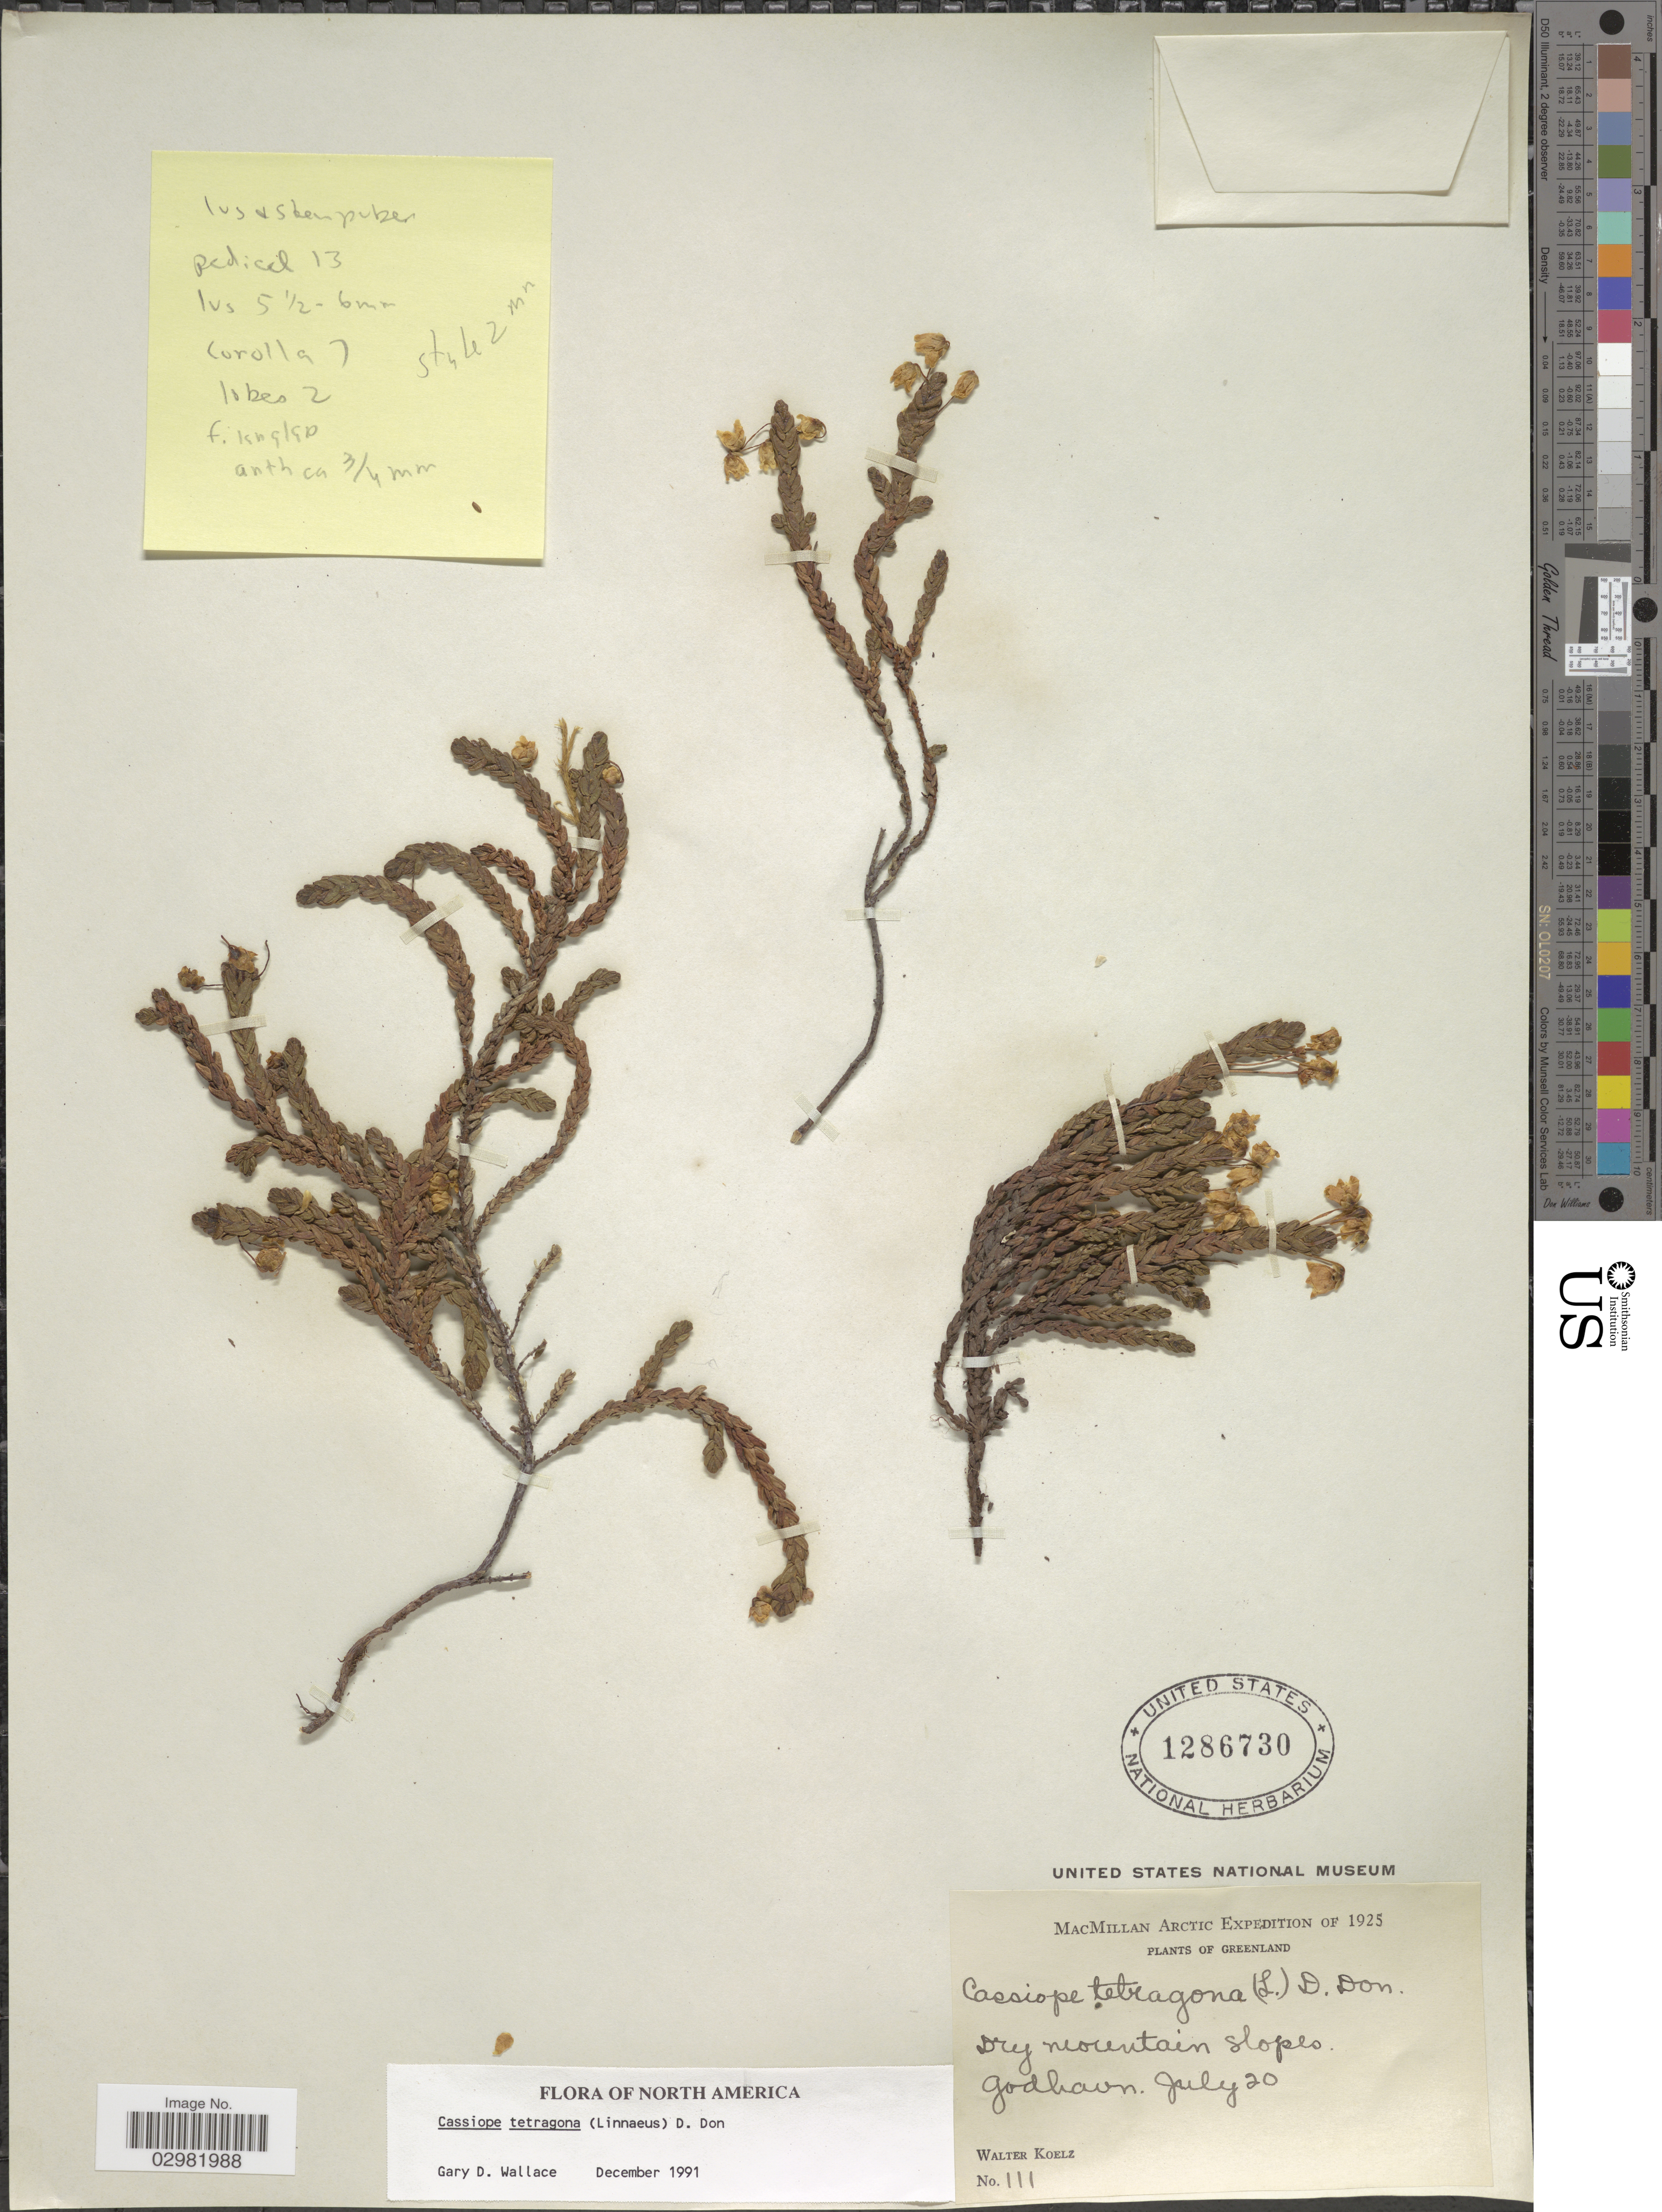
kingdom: Plantae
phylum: Tracheophyta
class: Magnoliopsida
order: Ericales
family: Ericaceae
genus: Cassiope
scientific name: Cassiope tetragona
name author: (L.) D. Don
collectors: W. N. Koelz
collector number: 111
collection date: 1925-07-20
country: Greenland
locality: Dry mountain slopes. Godhavn.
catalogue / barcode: US 1286730